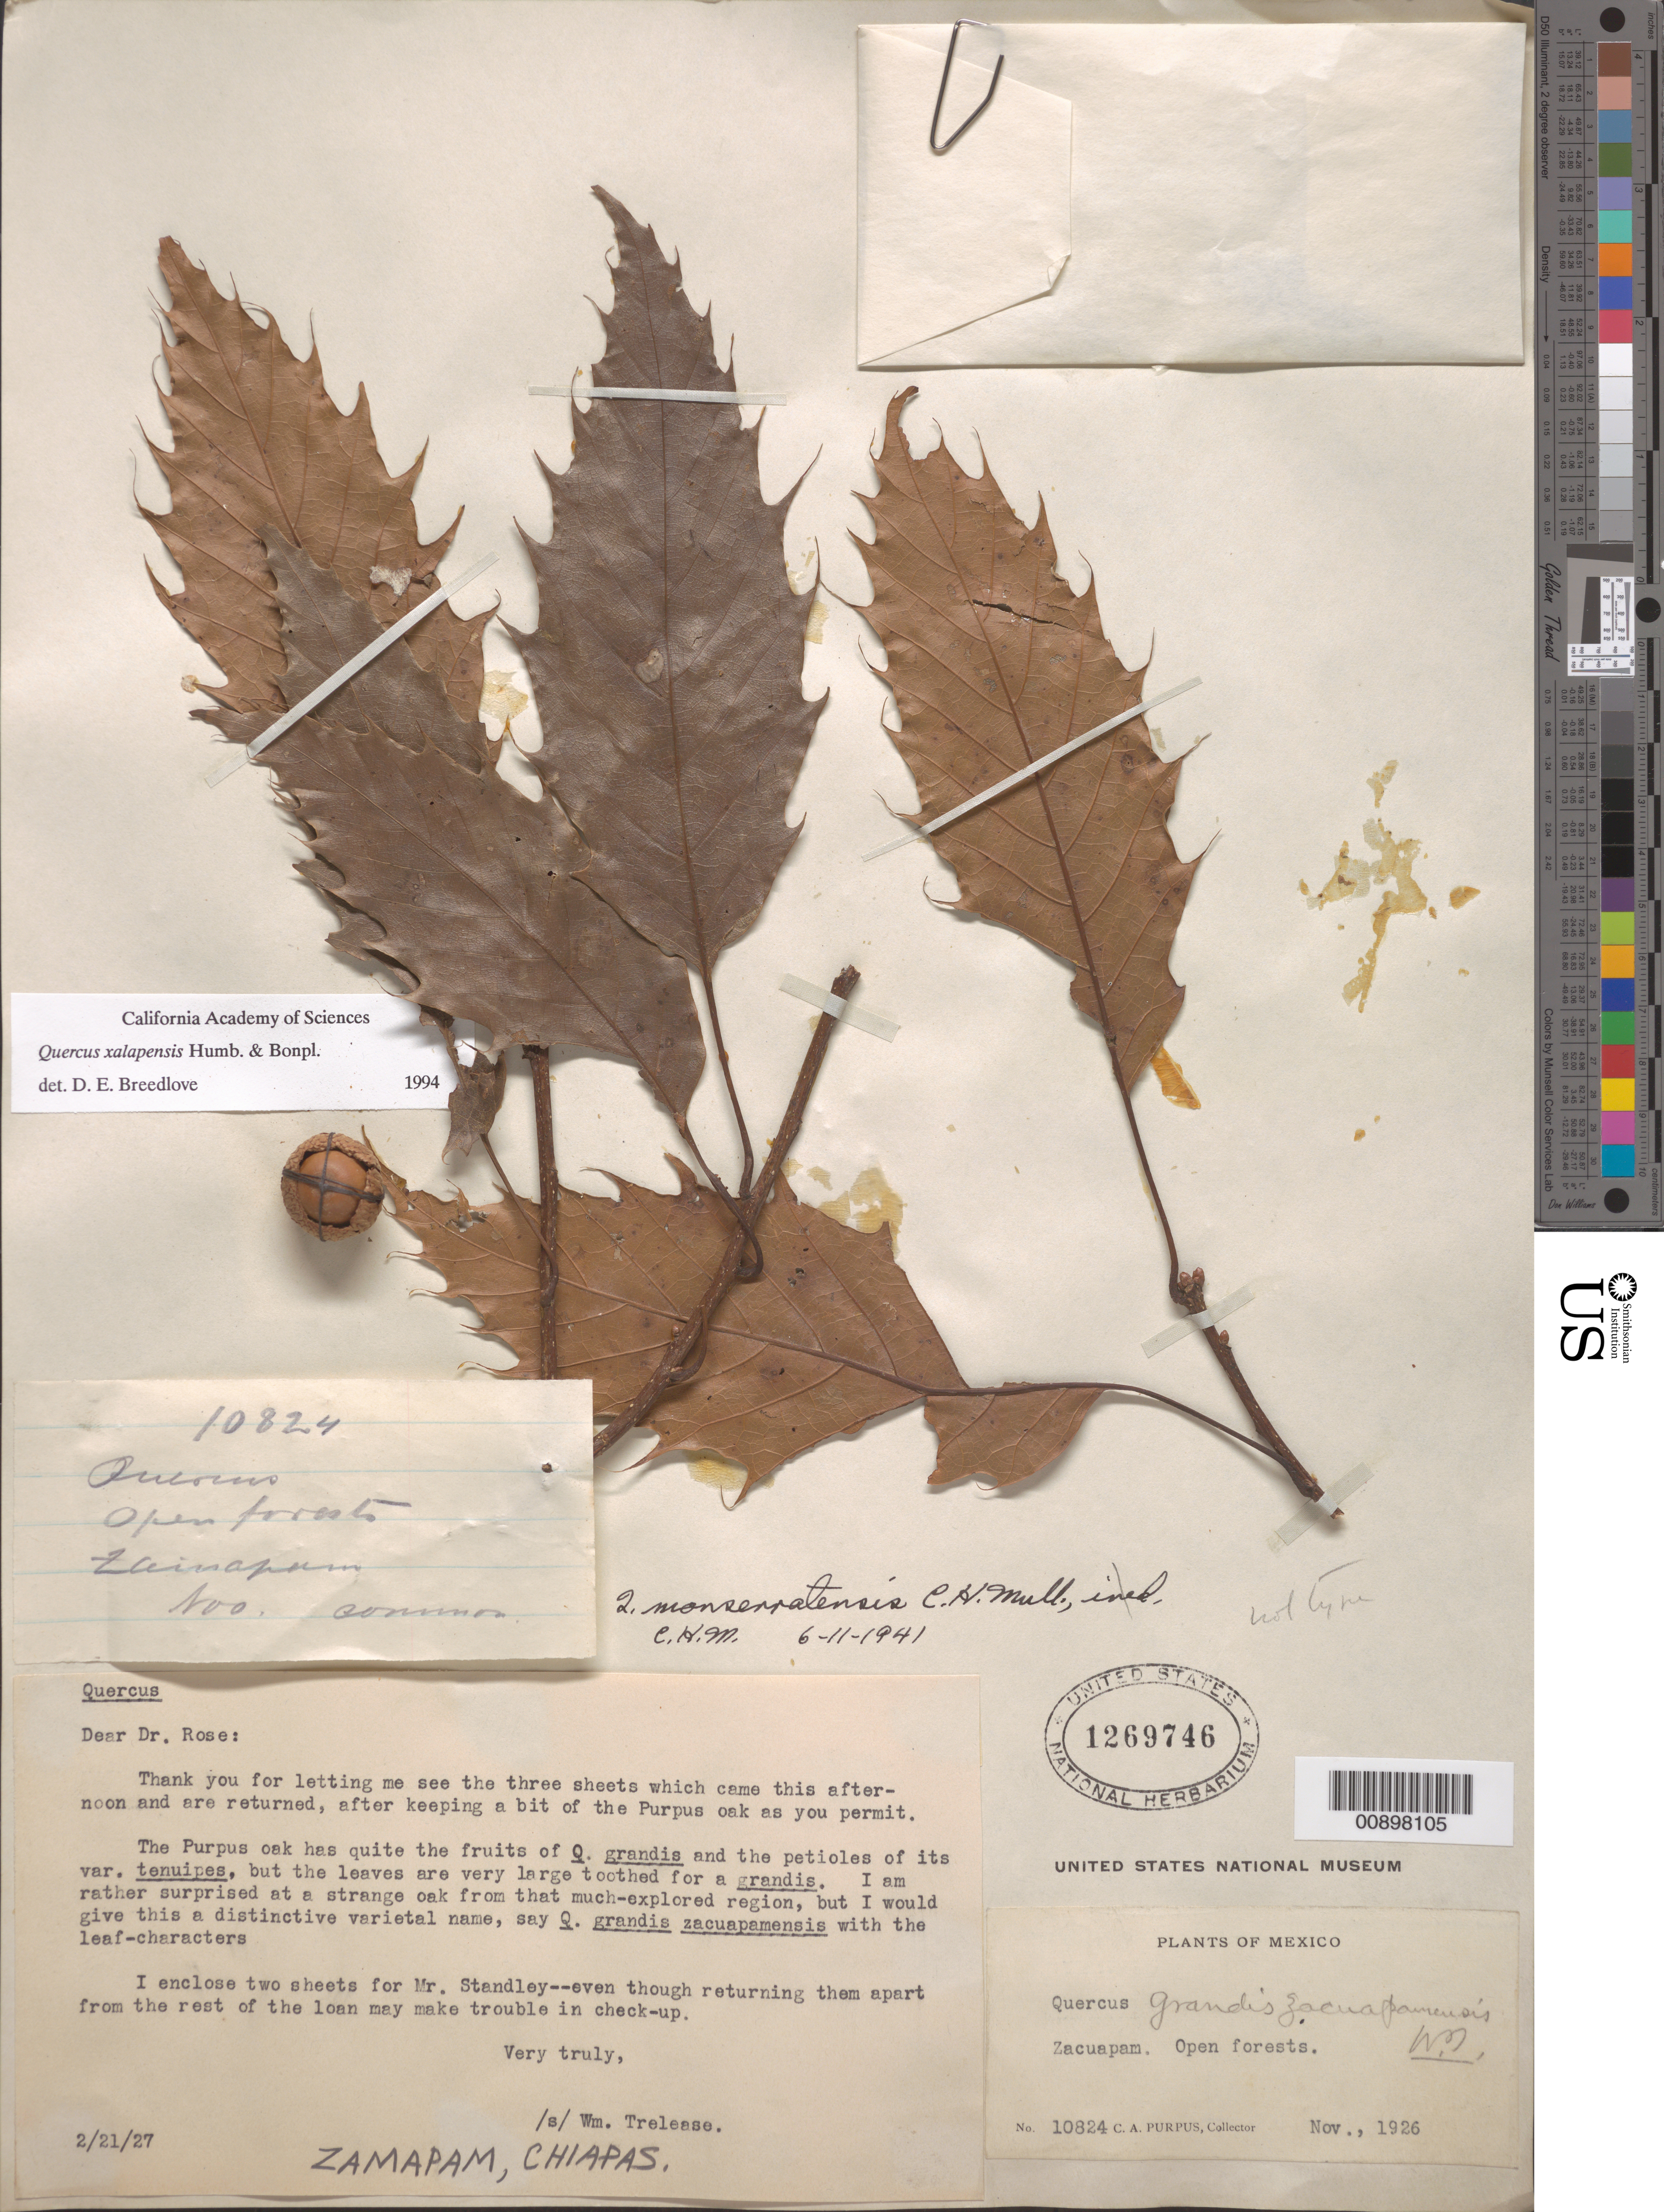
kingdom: Plantae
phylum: Tracheophyta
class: Magnoliopsida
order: Fagales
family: Fagaceae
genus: Quercus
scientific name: Quercus xalapensis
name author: Bonpl.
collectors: C. A. Purpus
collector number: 10824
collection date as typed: Nov 1926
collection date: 1926-11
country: Mexico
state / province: Chiapas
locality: Zacuapam (Location uncertain a letter to Dr. Rose included in this sheet says Zamapan, Chiapas)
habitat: Open forest.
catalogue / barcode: US 1269746